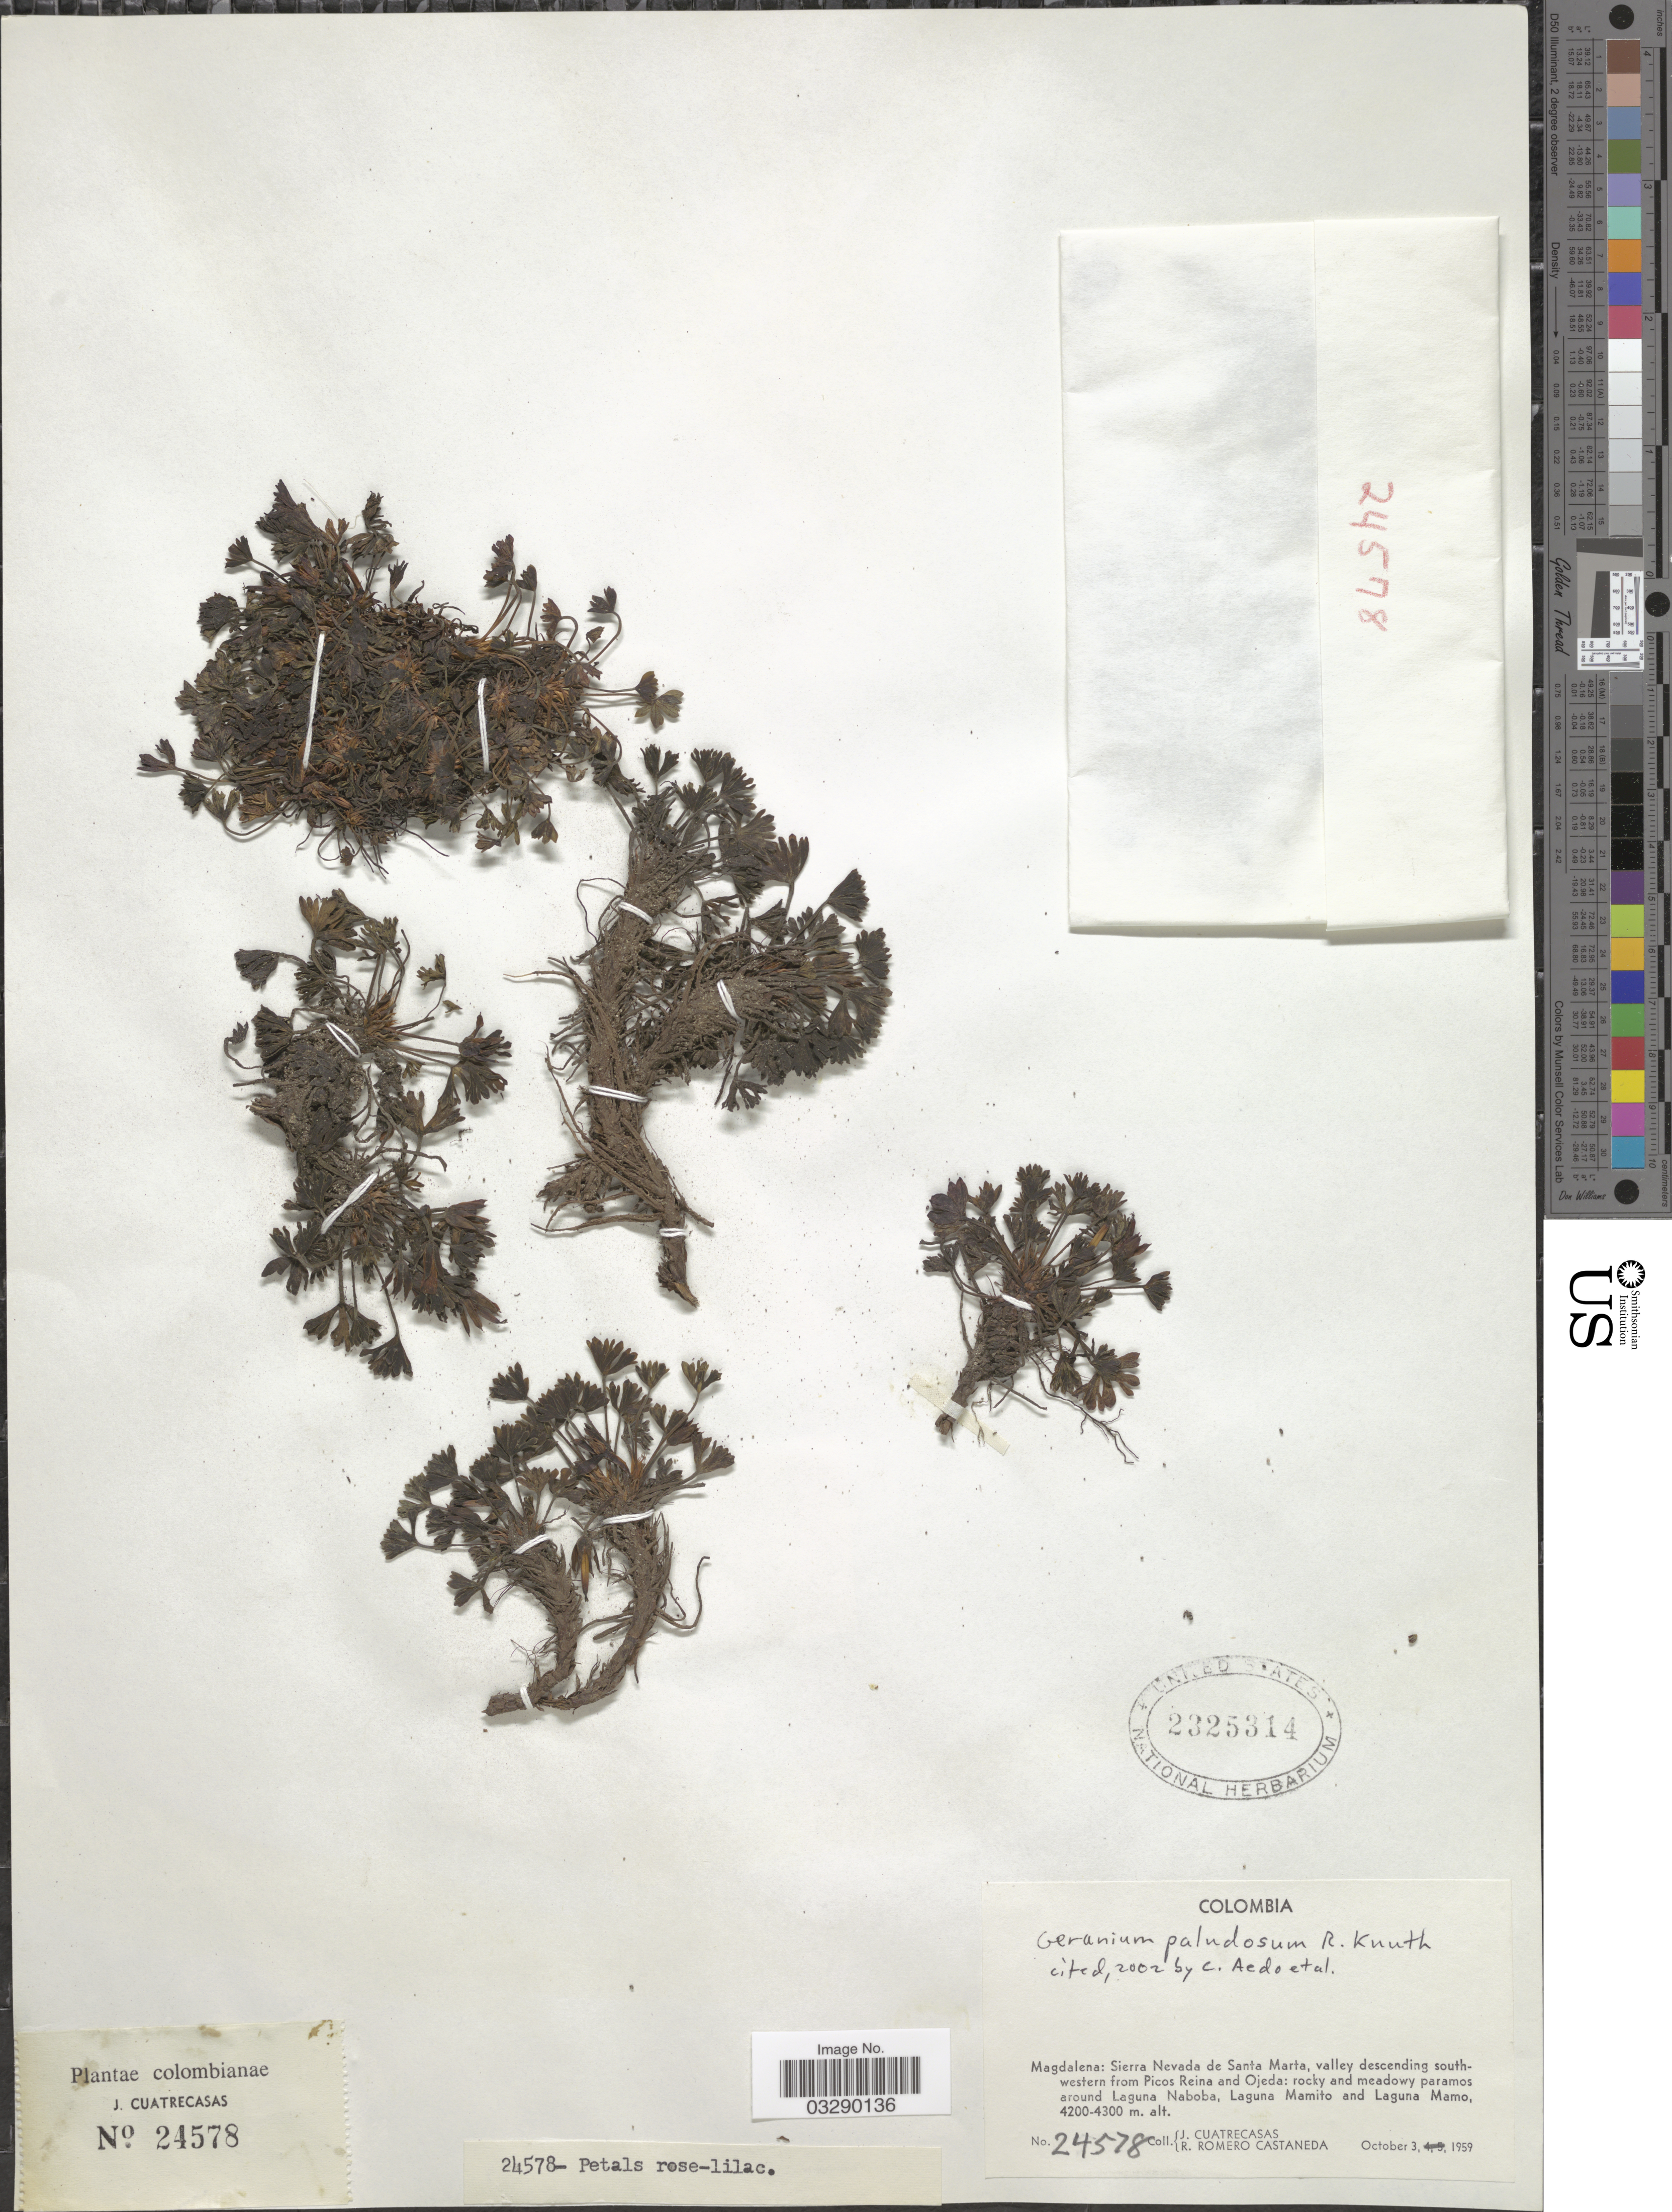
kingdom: Plantae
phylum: Tracheophyta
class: Magnoliopsida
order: Geraniales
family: Geraniaceae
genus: Geranium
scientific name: Geranium paludosum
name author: R. Knuth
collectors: J. Cuatrecasas & R. Romero Castañeda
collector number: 24578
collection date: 1959-10-03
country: Colombia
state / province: Magdalena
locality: Sierra Nevada de Santa Marta, valley descending south-western from Picos Reina and Ojeda: rocky and meadowy paramos around Laguna Naboba, Laguna Mamito and Laguna Mamo.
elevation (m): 4200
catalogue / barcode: US 2325314